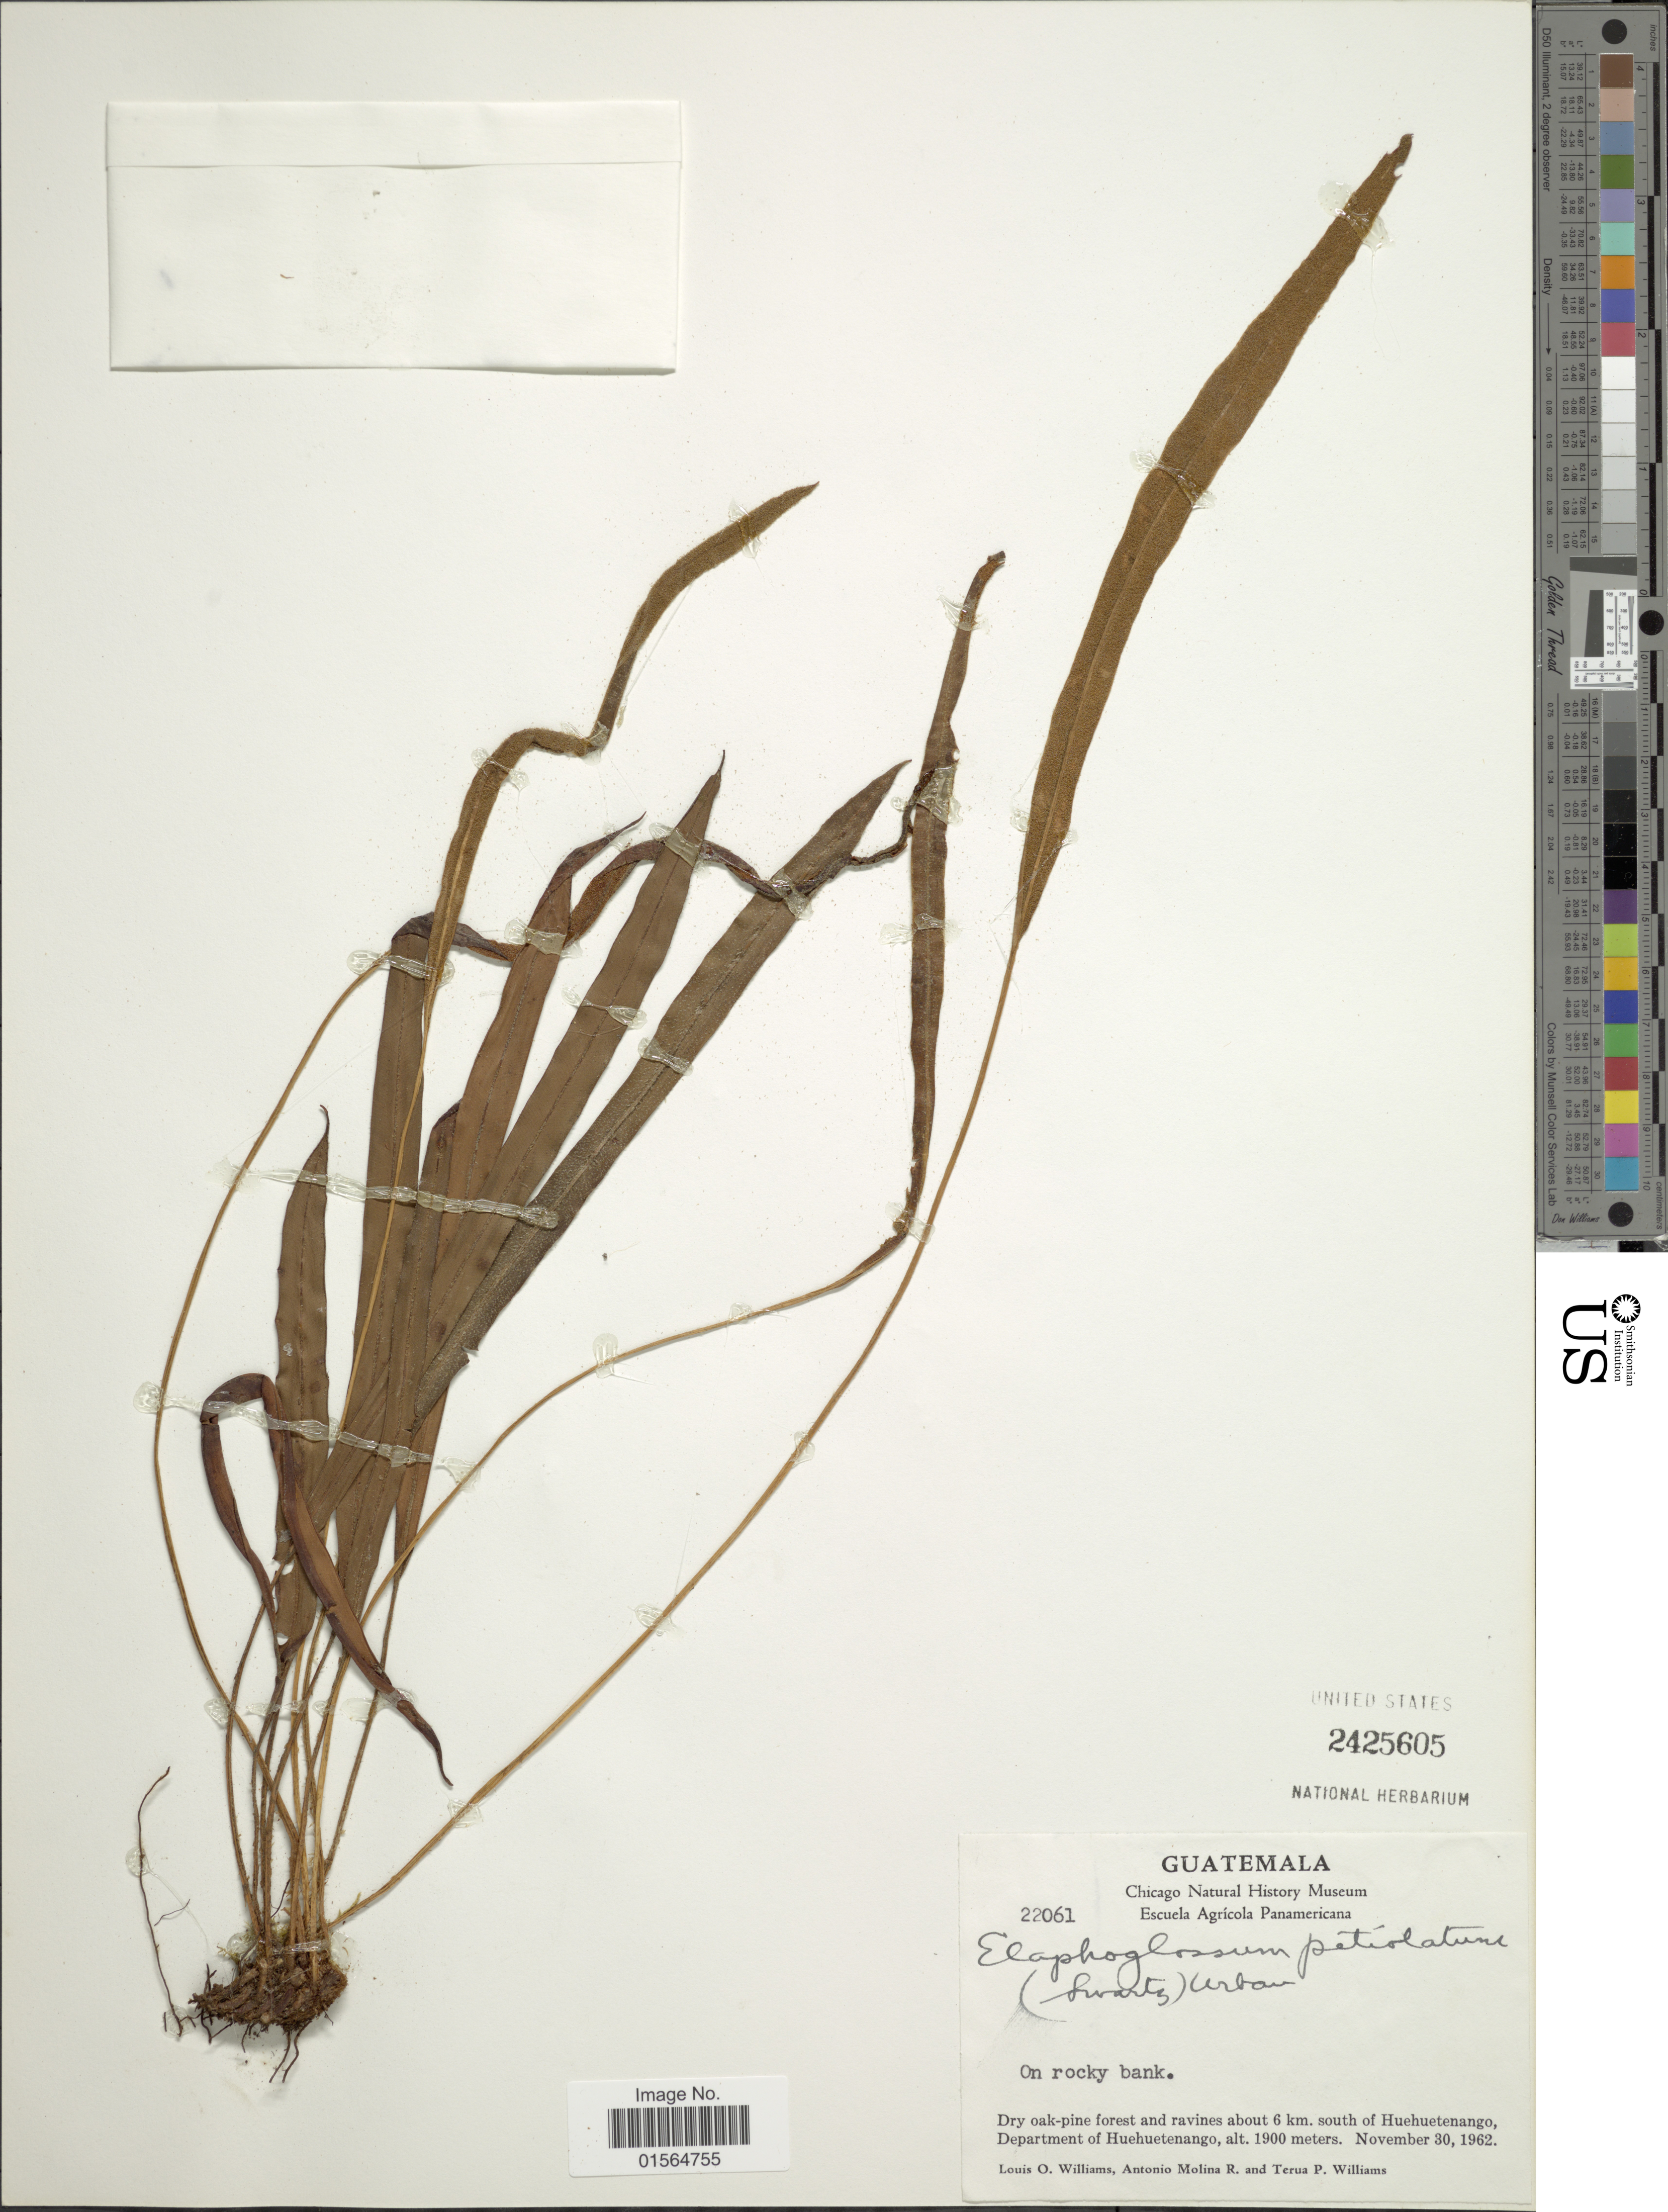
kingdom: Plantae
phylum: Tracheophyta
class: Polypodiopsida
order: Polypodiales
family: Dryopteridaceae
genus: Elaphoglossum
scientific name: Elaphoglossum petiolatum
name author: (Sw.) Urb.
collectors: L. O. Williams, A. Molina R. & T. P. Williams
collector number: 22061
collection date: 1962-11-30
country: Guatemala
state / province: Huehuetenango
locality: Dry oak pine forest and ravines about 6 km. south of Huehuetenango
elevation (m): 1900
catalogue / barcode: US 2425605